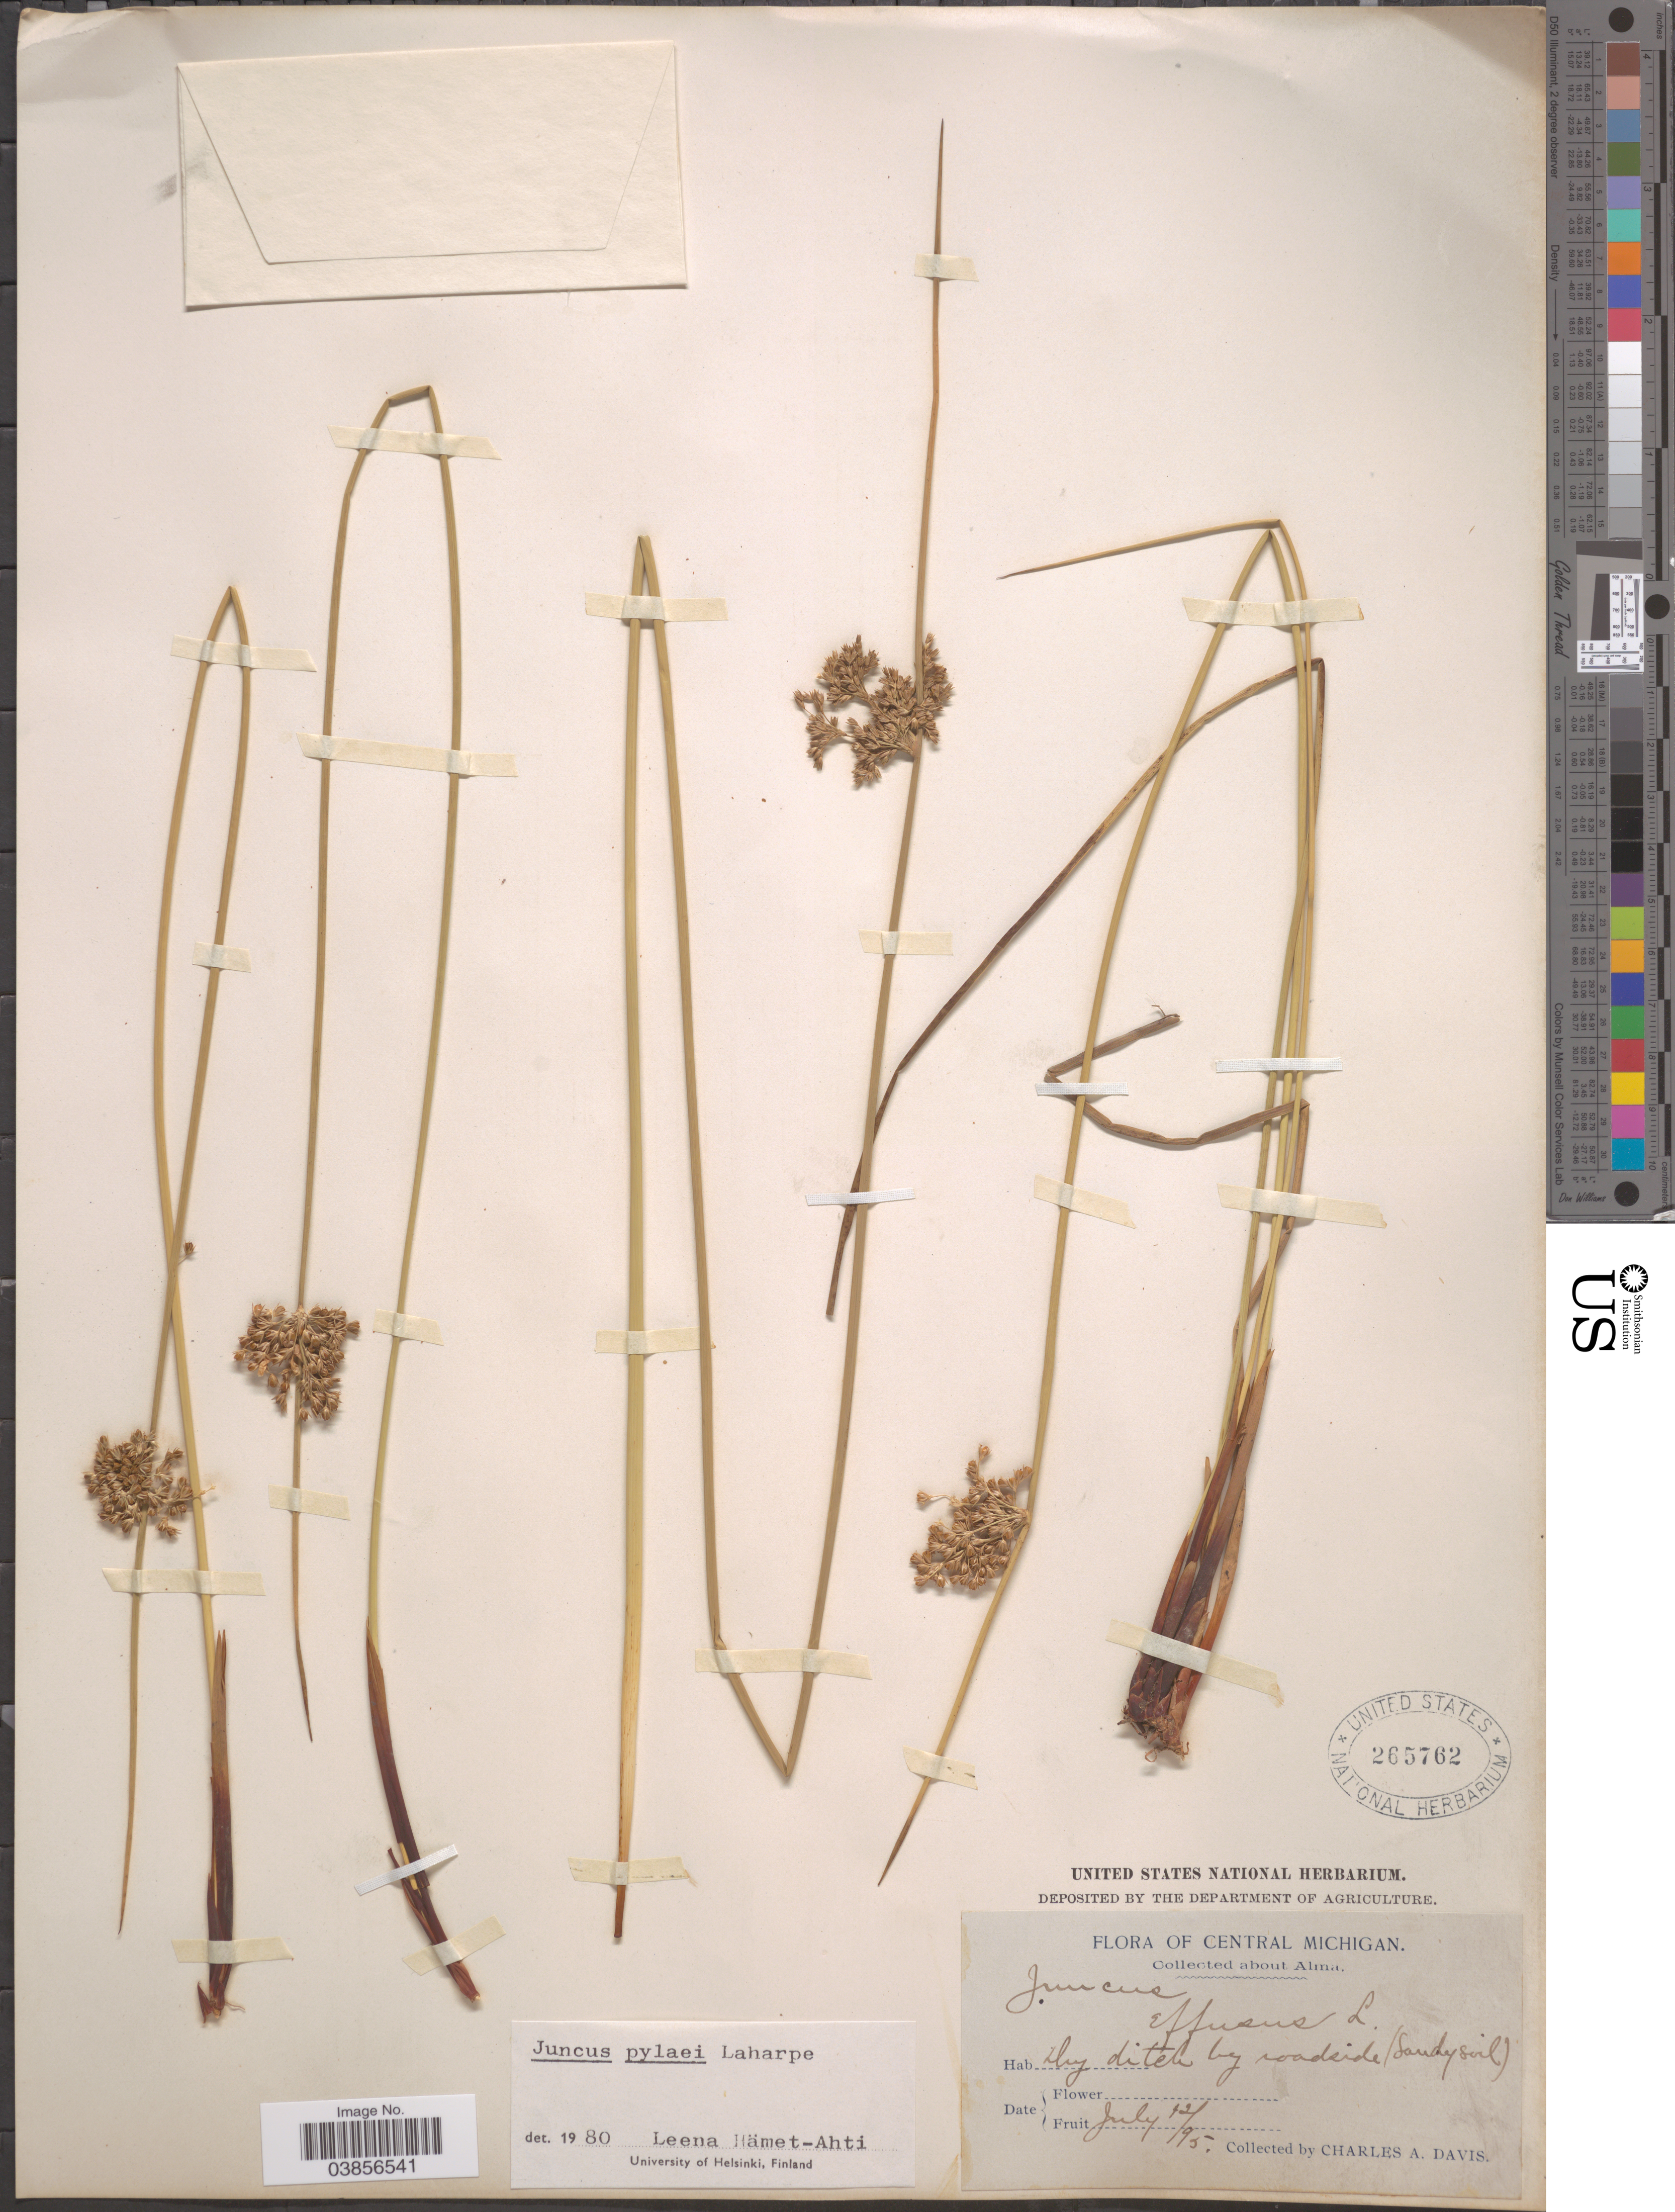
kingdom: Plantae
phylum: Tracheophyta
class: Liliopsida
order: Poales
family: Juncaceae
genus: Juncus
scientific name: Juncus pylaei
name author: Laharpe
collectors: C. Davis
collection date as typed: Transcribed d/m/y: 12/7/95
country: United States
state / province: Michigan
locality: Central Michigan. About Alma.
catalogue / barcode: US 265762